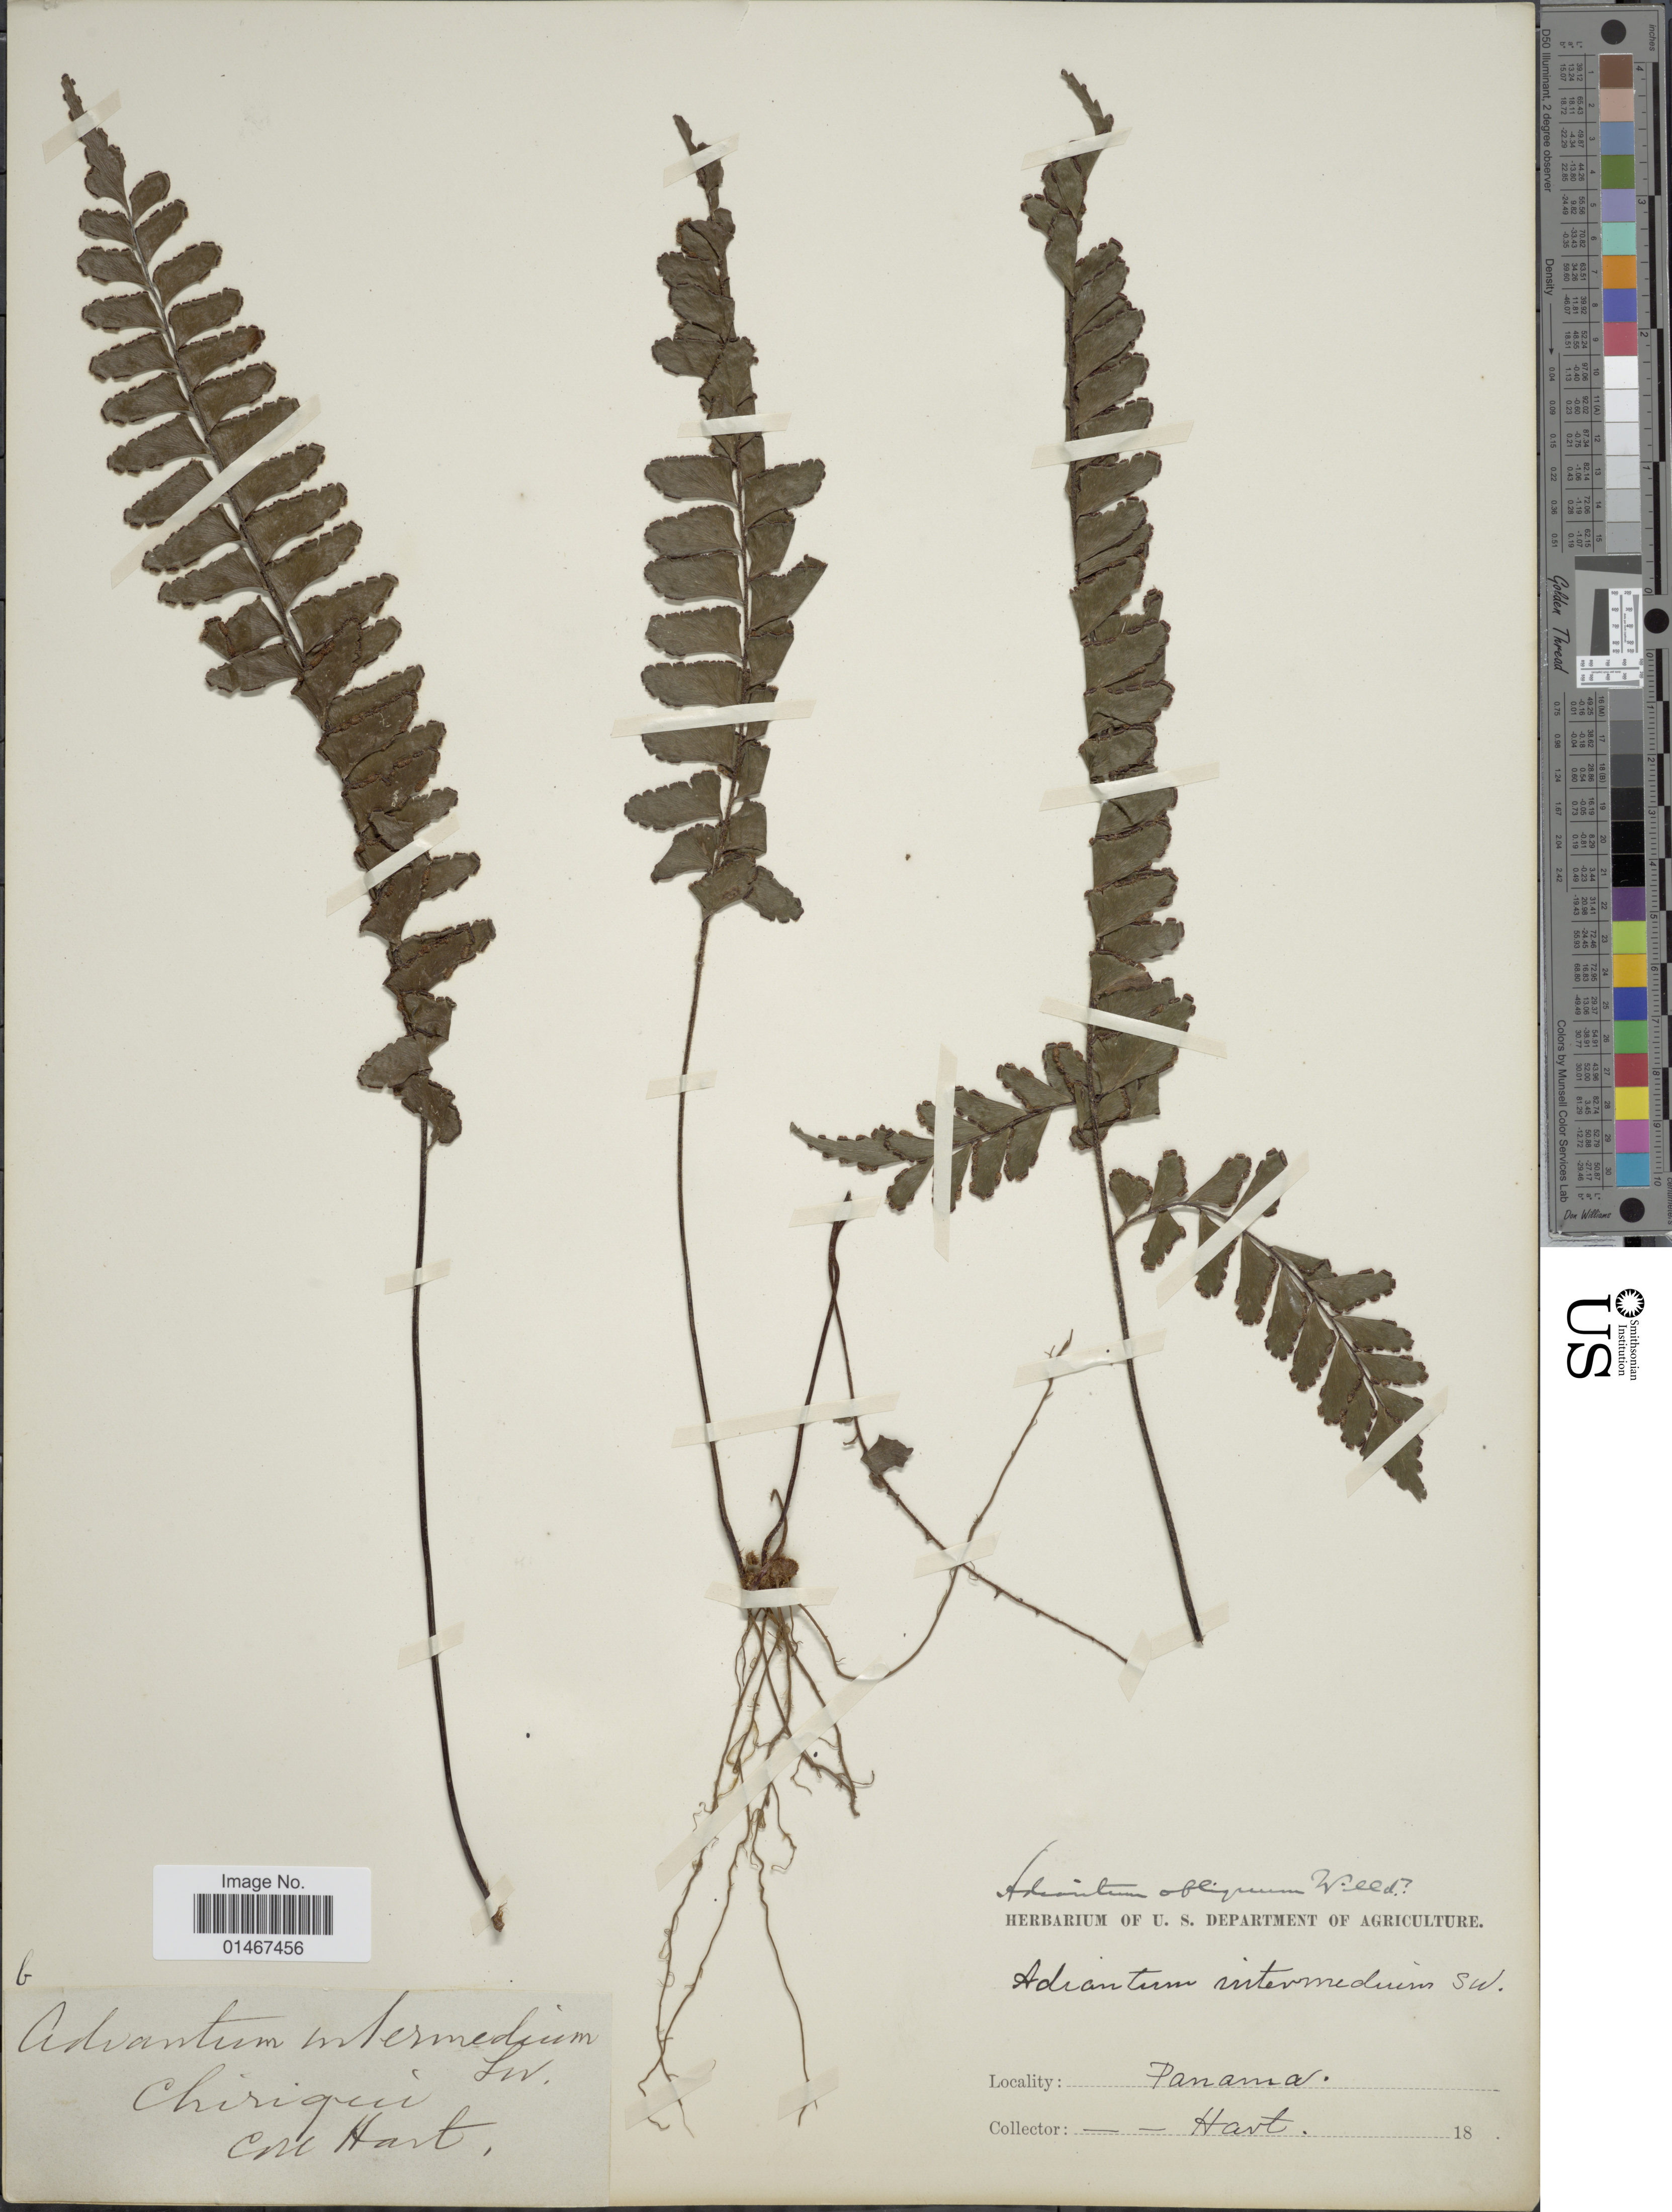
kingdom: Plantae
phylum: Tracheophyta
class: Polypodiopsida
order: Polypodiales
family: Pteridaceae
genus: Adiantum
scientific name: Adiantum obliquum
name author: Willd.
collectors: -. Hart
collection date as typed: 18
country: Panama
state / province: Chiriqui